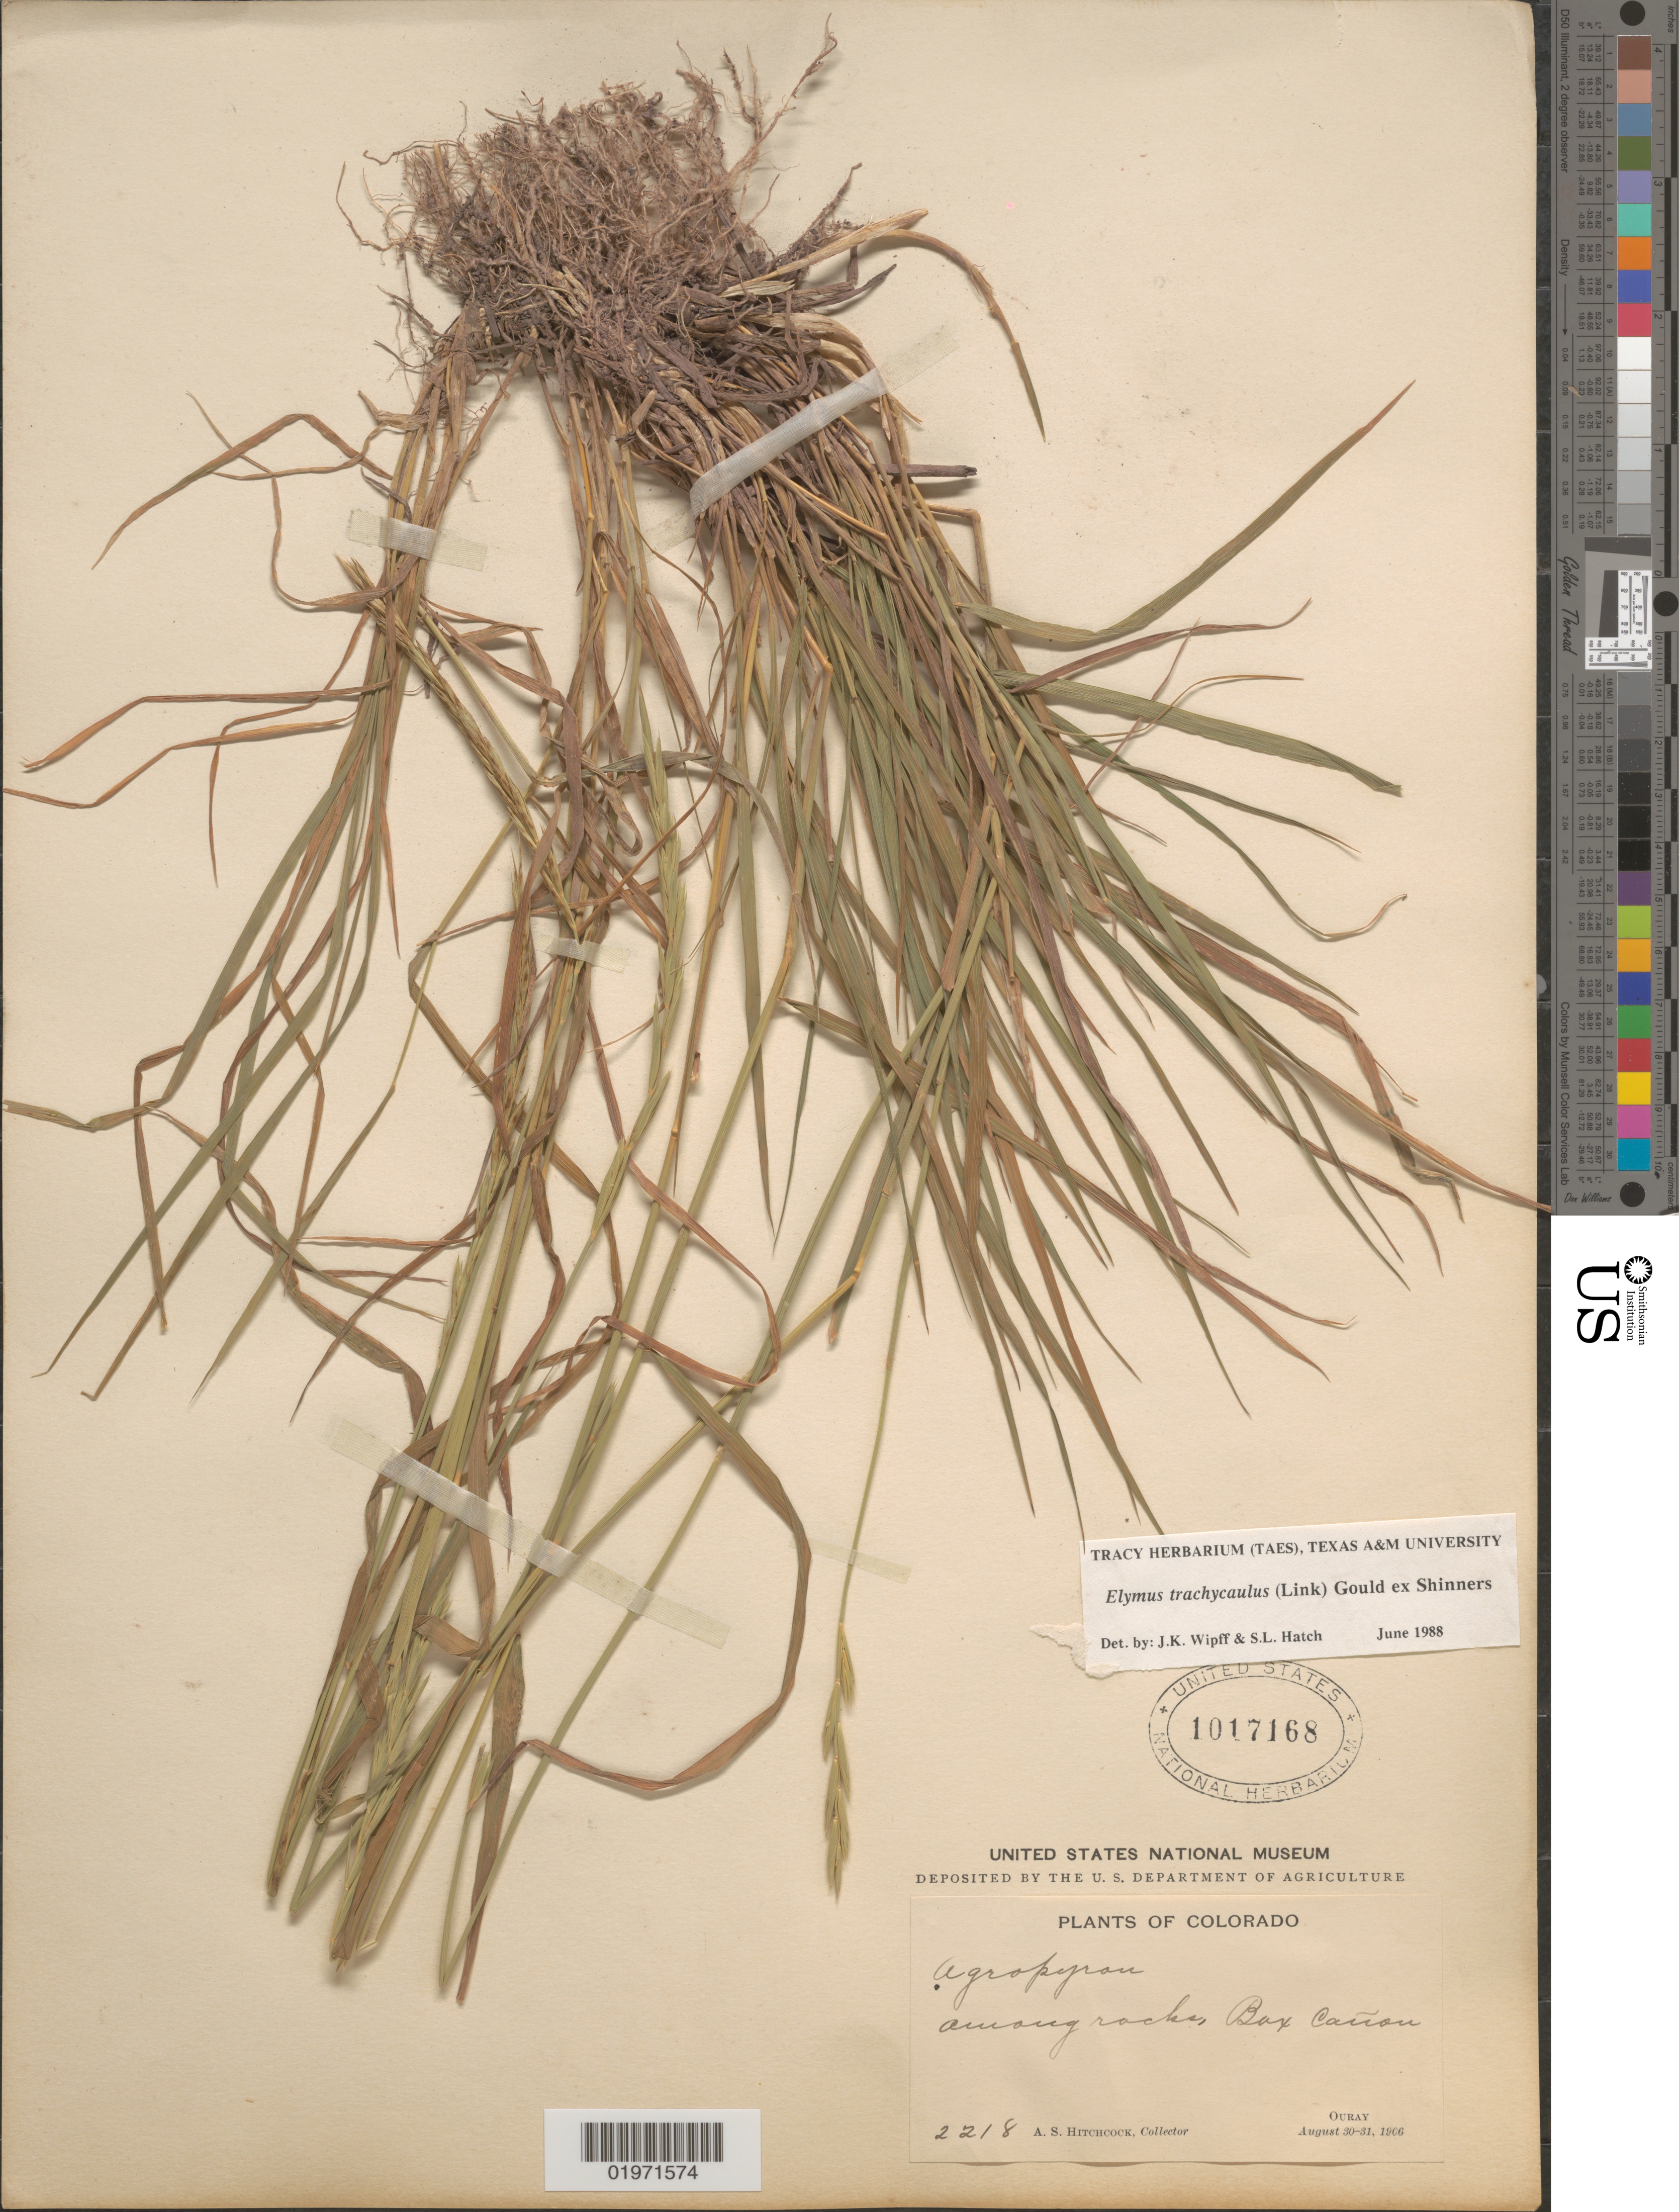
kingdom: Plantae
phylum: Tracheophyta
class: Liliopsida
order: Poales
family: Poaceae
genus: Elymus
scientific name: Elymus trachycaulus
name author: (Link) Gould ex Shinners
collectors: A. S. Hitchcock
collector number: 2218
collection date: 1906-08-30/1906-08-31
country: United States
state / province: Colorado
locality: Among rocks, Box Cañon. Ouray.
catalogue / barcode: US 1017168